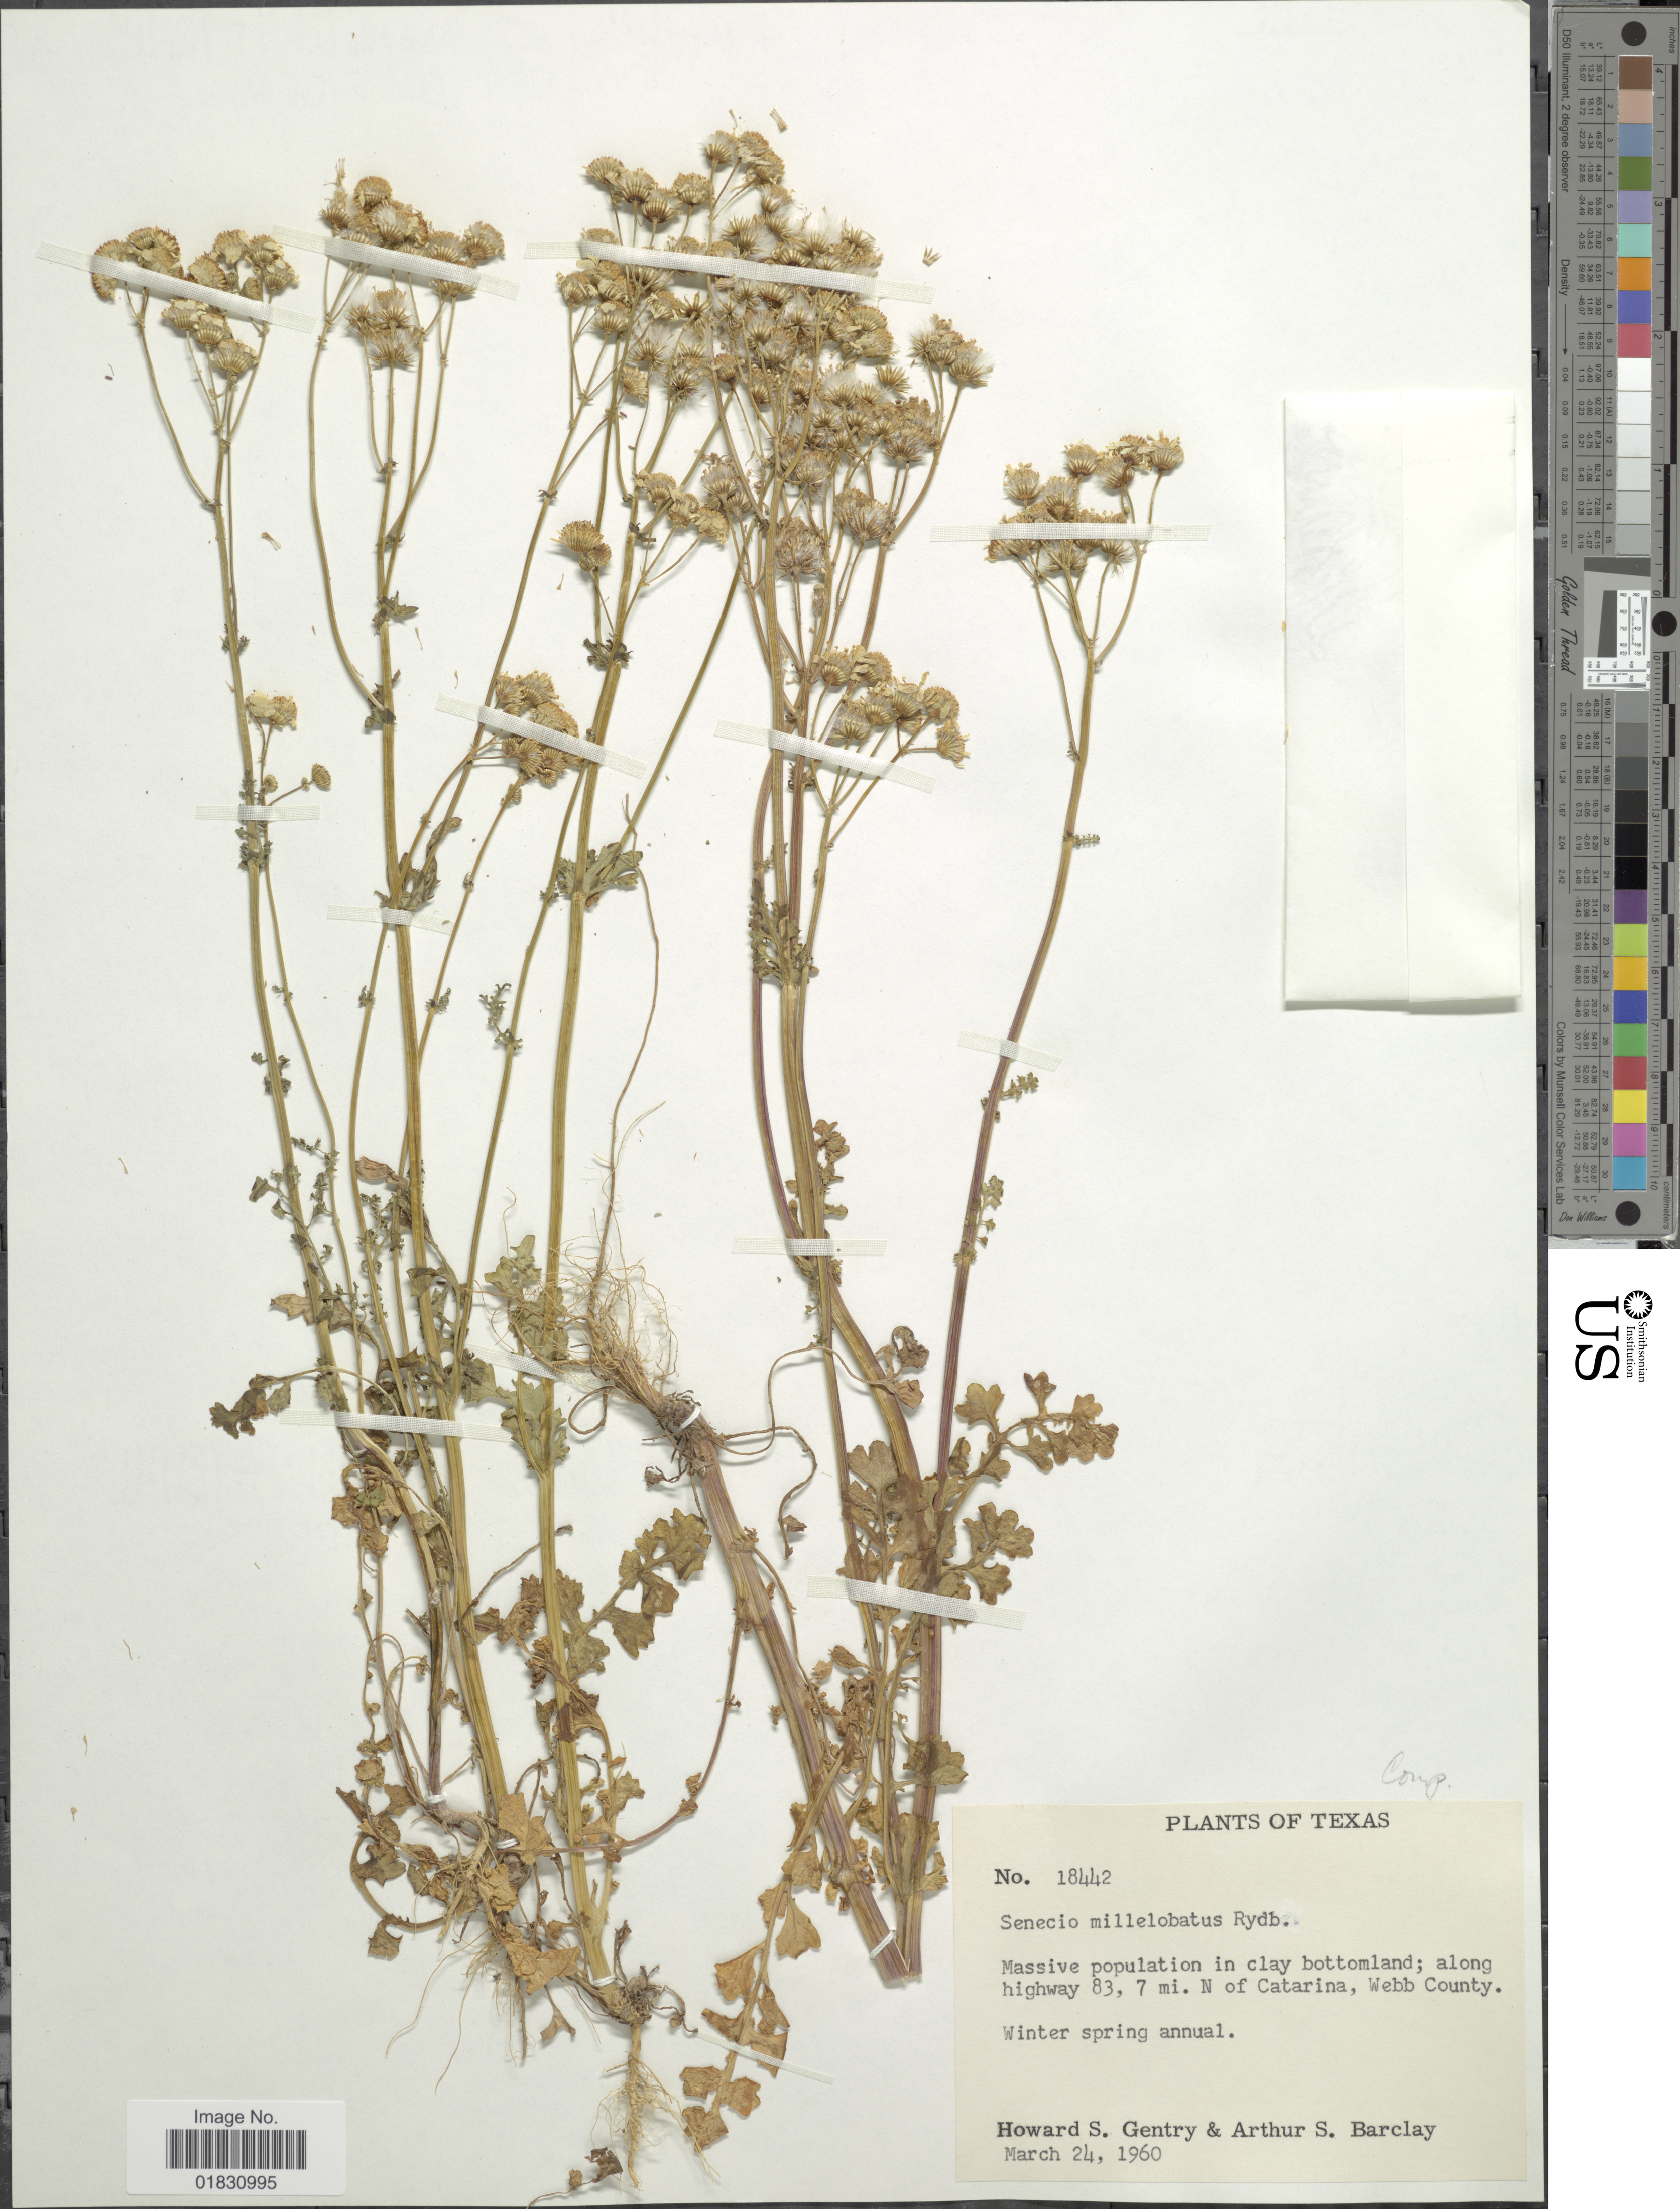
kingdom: Plantae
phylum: Tracheophyta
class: Magnoliopsida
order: Asterales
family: Asteraceae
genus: Packera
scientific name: Packera millelobata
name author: (Rydb.) W.A. Weber & Á. Löve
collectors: H. S. Gentry & A. S. Barclay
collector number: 18442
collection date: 1960-03-24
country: United States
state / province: Texas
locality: Massive population in clay bottomland, along highway 83, 7 mi. N. of Catarina, Webb County